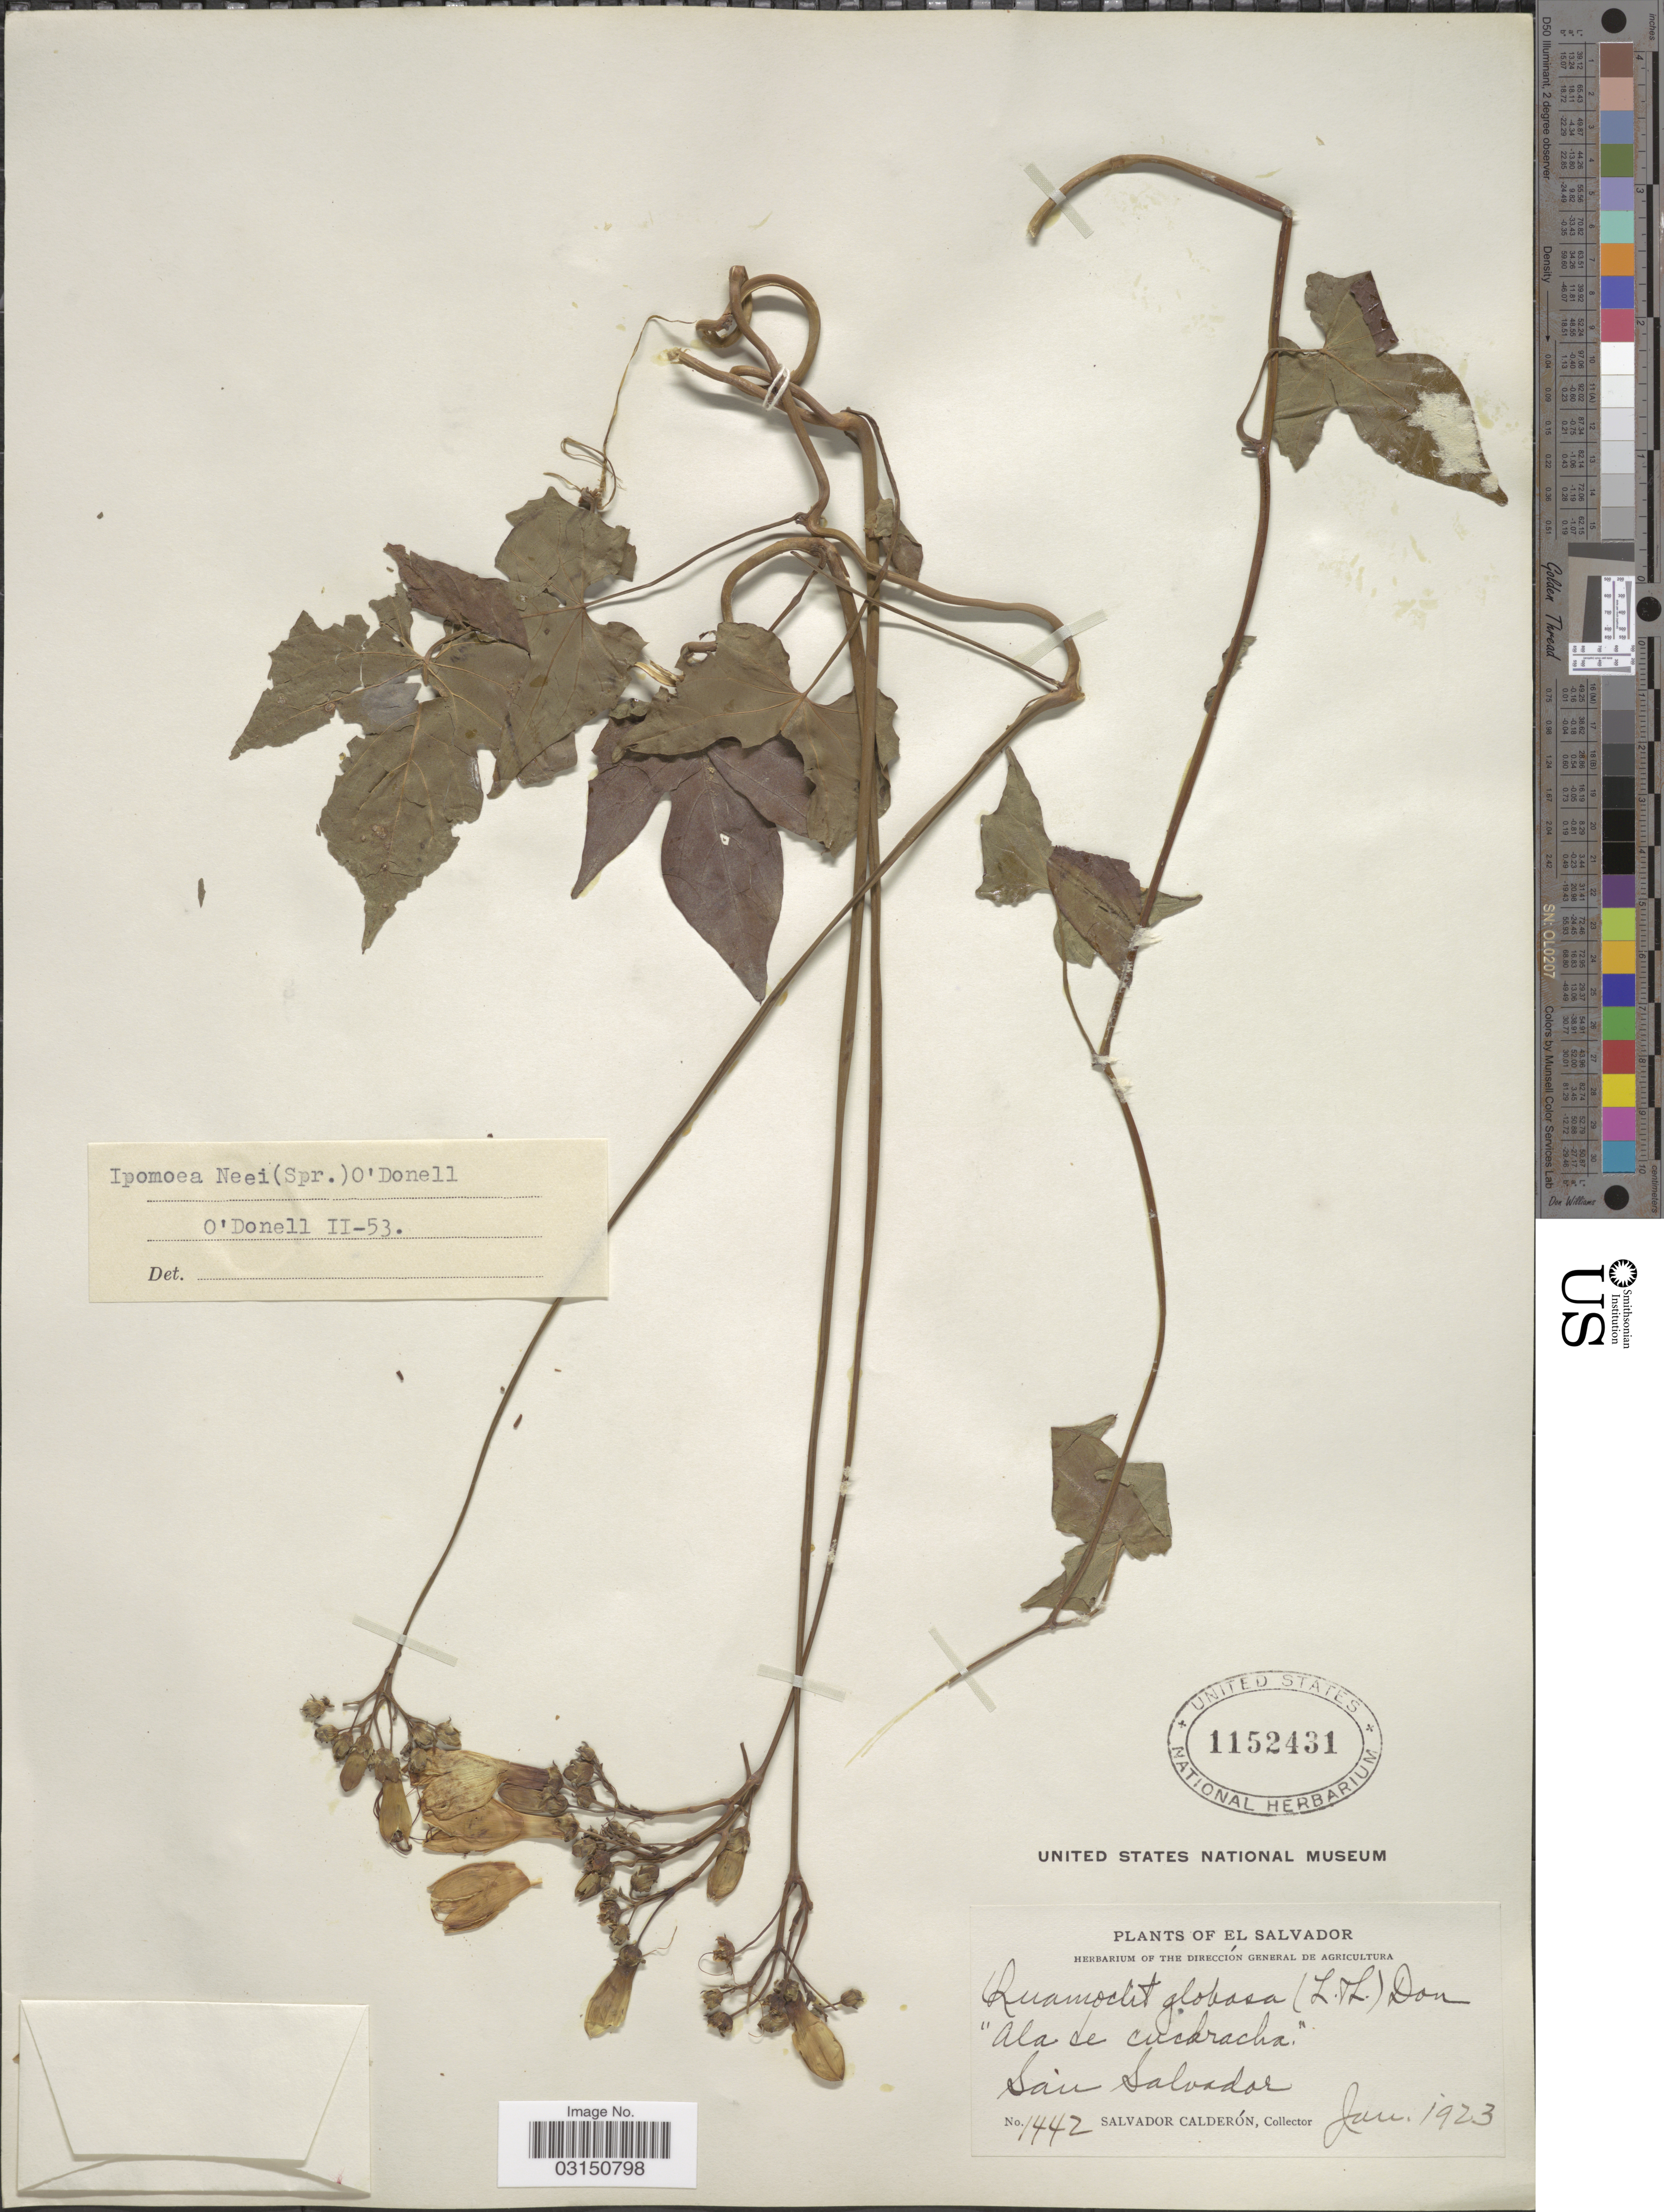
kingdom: Plantae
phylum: Tracheophyta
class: Magnoliopsida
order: Solanales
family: Convolvulaceae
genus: Ipomoea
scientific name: Ipomoea neei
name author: (Spreng.) O'Donell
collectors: S. Calderón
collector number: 1442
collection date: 1923-01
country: El Salvador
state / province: San Salvador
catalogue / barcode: US 1152431